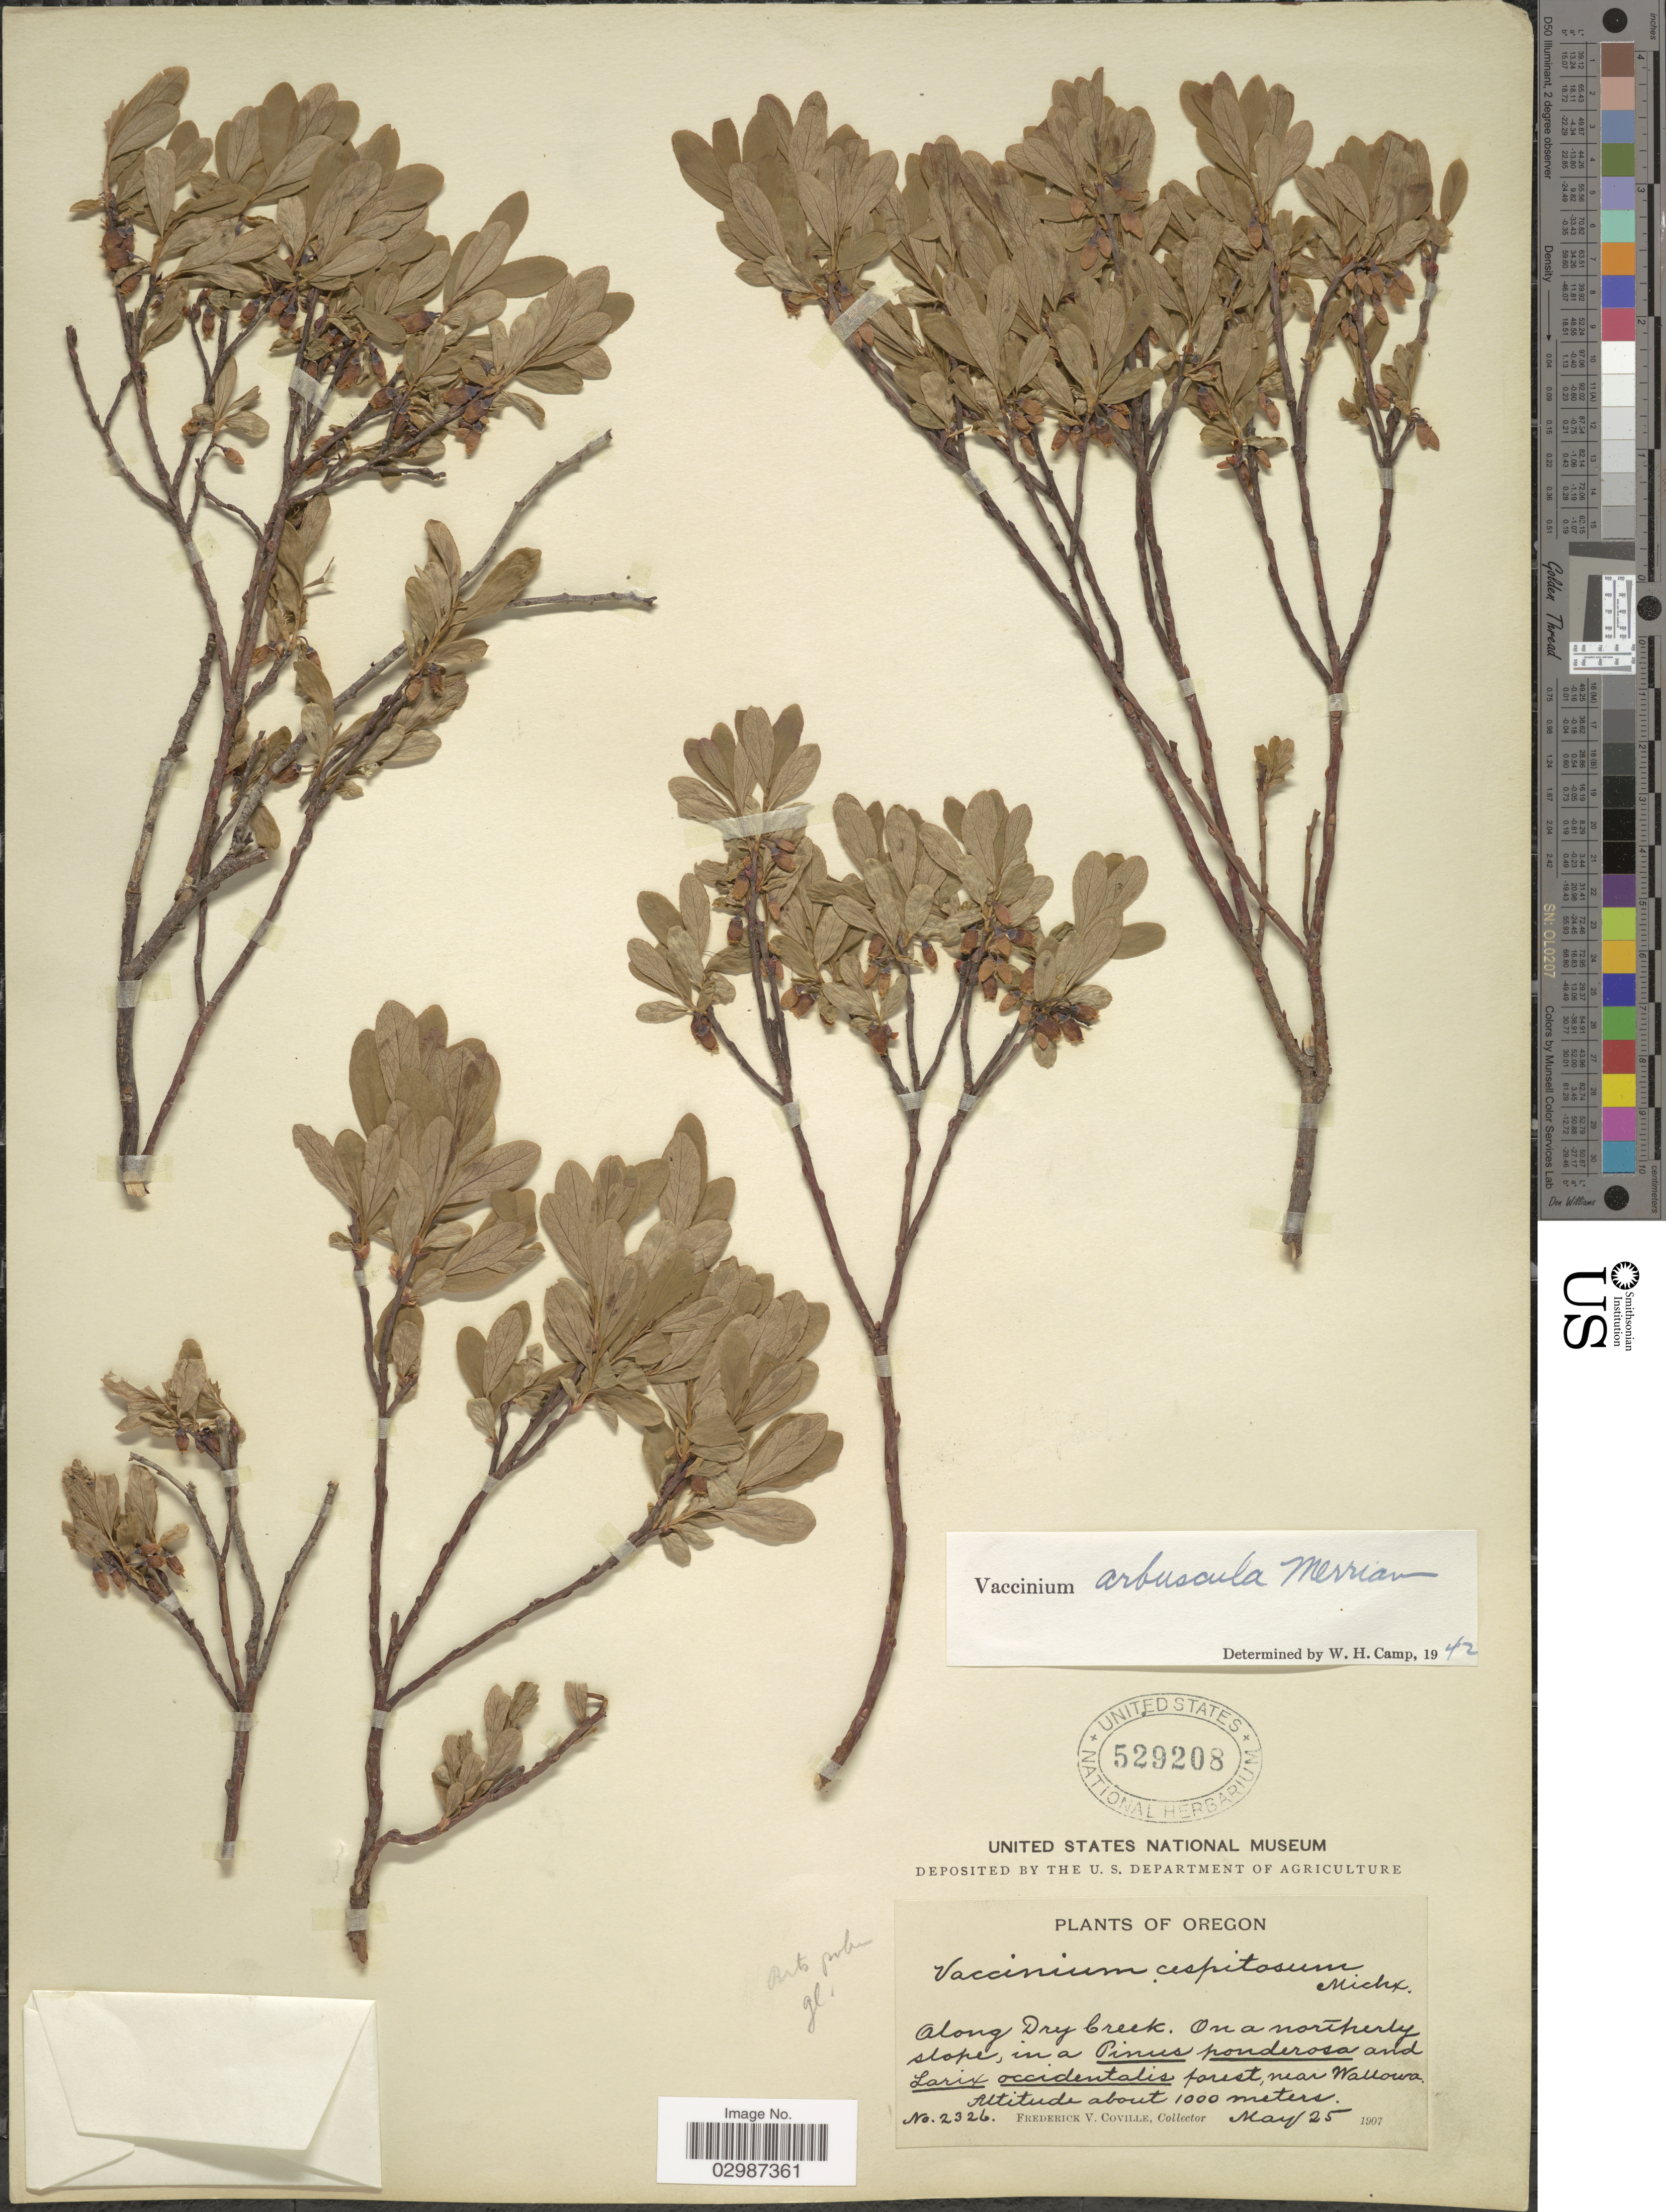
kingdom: Plantae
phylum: Tracheophyta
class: Magnoliopsida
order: Ericales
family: Ericaceae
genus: Vaccinium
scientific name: Vaccinium arbuscula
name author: (A. Gray) Merriam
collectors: F. V. Coville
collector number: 2326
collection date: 1907-05-25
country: United States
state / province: Oregon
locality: Along Dry Creek, On a northerly slope, near Wallowa.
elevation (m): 1000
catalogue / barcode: US 529208